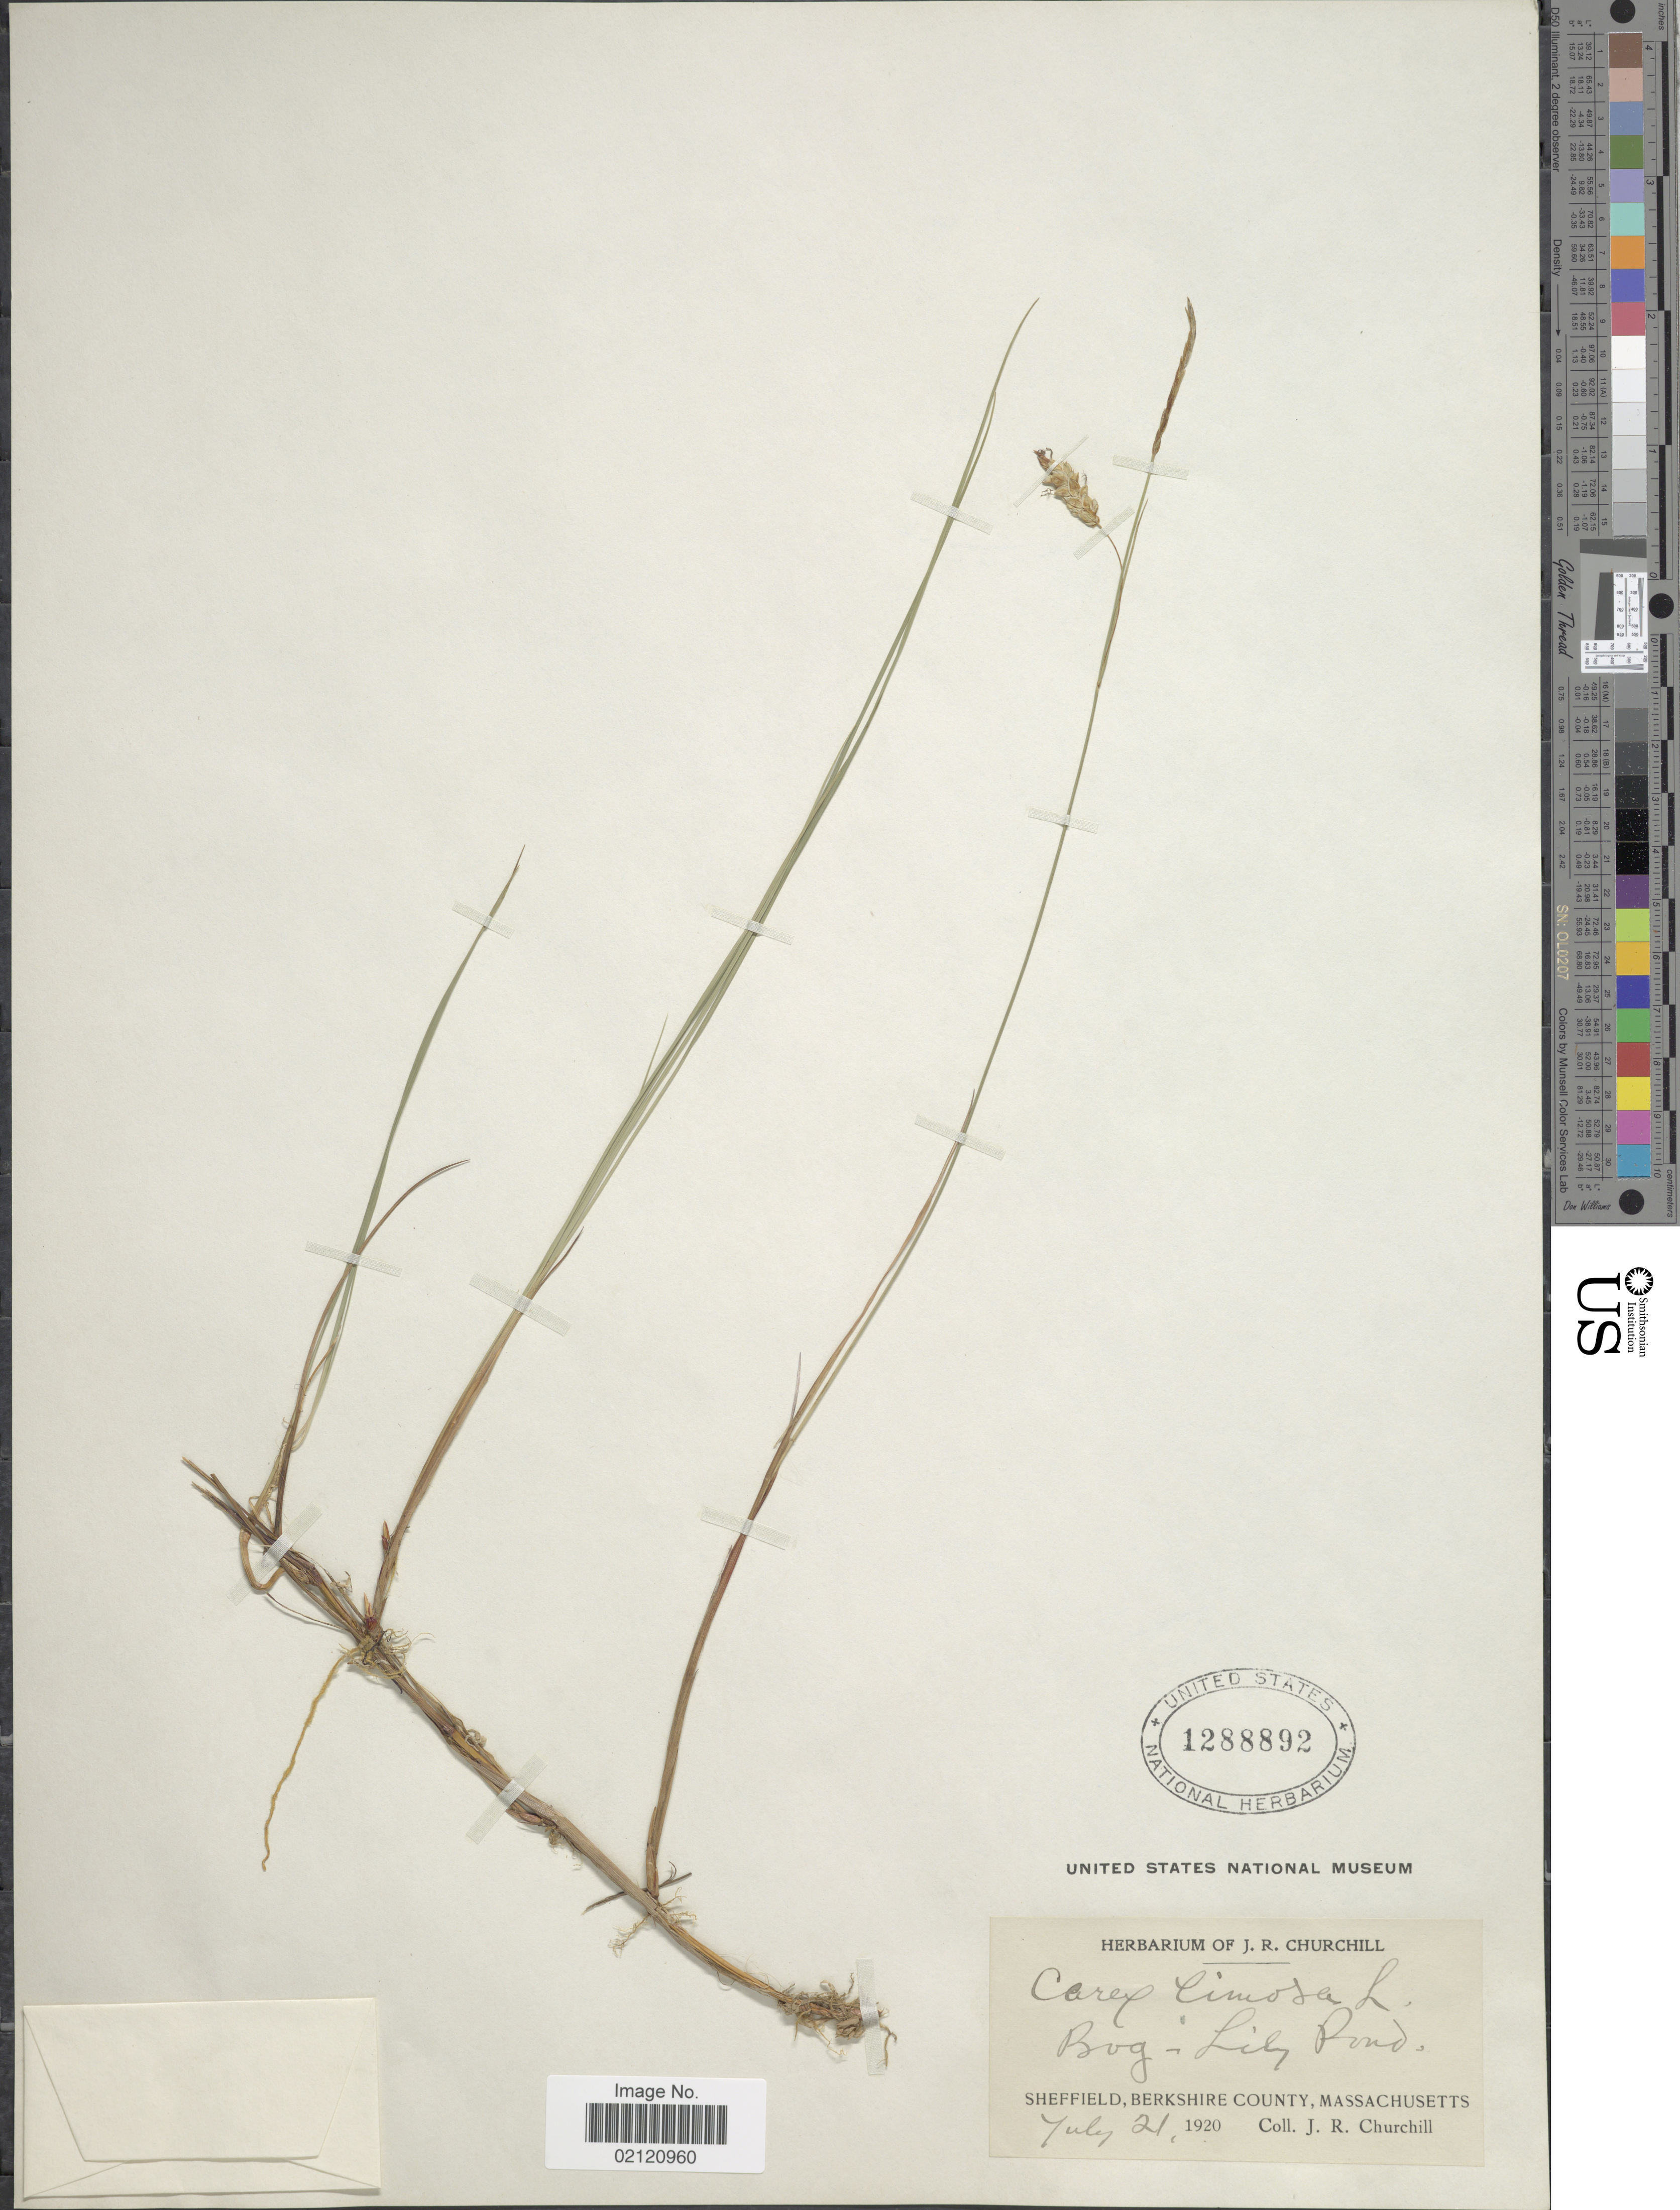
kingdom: Plantae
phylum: Tracheophyta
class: Liliopsida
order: Poales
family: Cyperaceae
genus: Carex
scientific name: Carex limosa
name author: L.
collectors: J. Churchill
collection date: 1920-07-21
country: United States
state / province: Massachusetts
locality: Sheffield, Berkshire County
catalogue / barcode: US 1288892